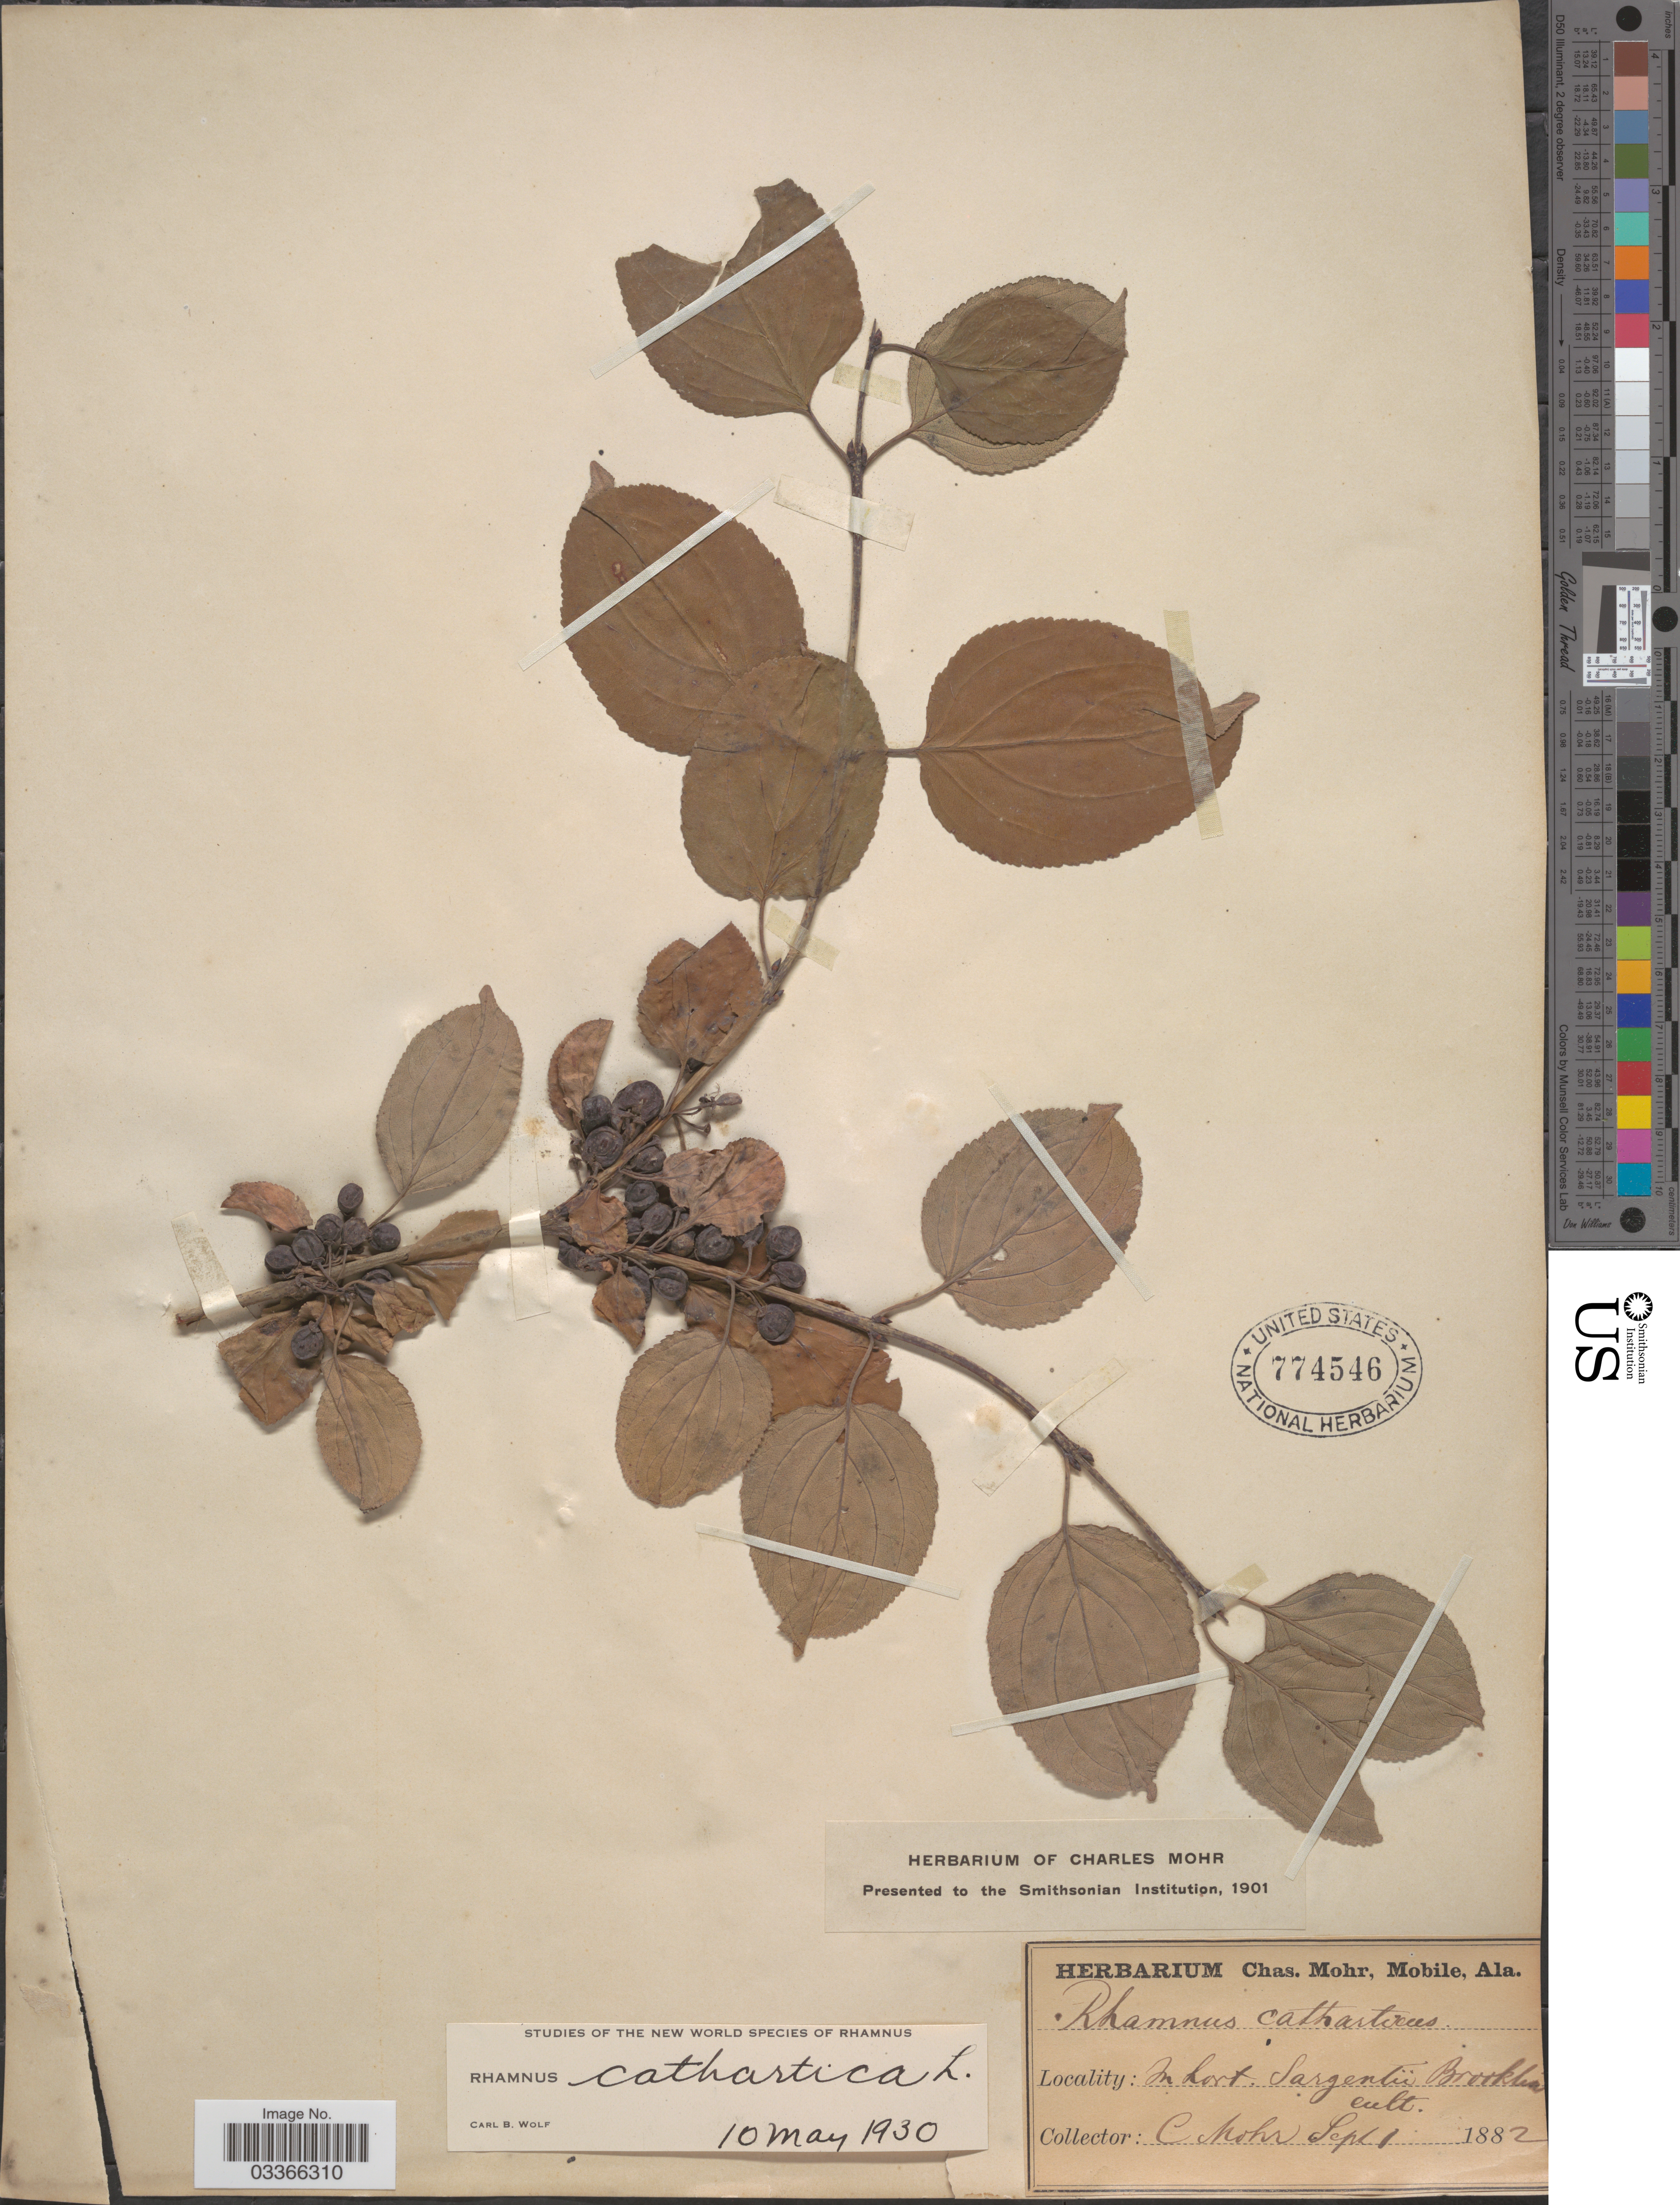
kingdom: Plantae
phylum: Tracheophyta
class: Magnoliopsida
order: Rosales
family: Rhamnaceae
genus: Rhamnus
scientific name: Rhamnus cathartica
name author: L.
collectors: C. Mohr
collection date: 1882-09-01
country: United States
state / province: Alabama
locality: In hort. Sargentii Brooklin.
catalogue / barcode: US 774546